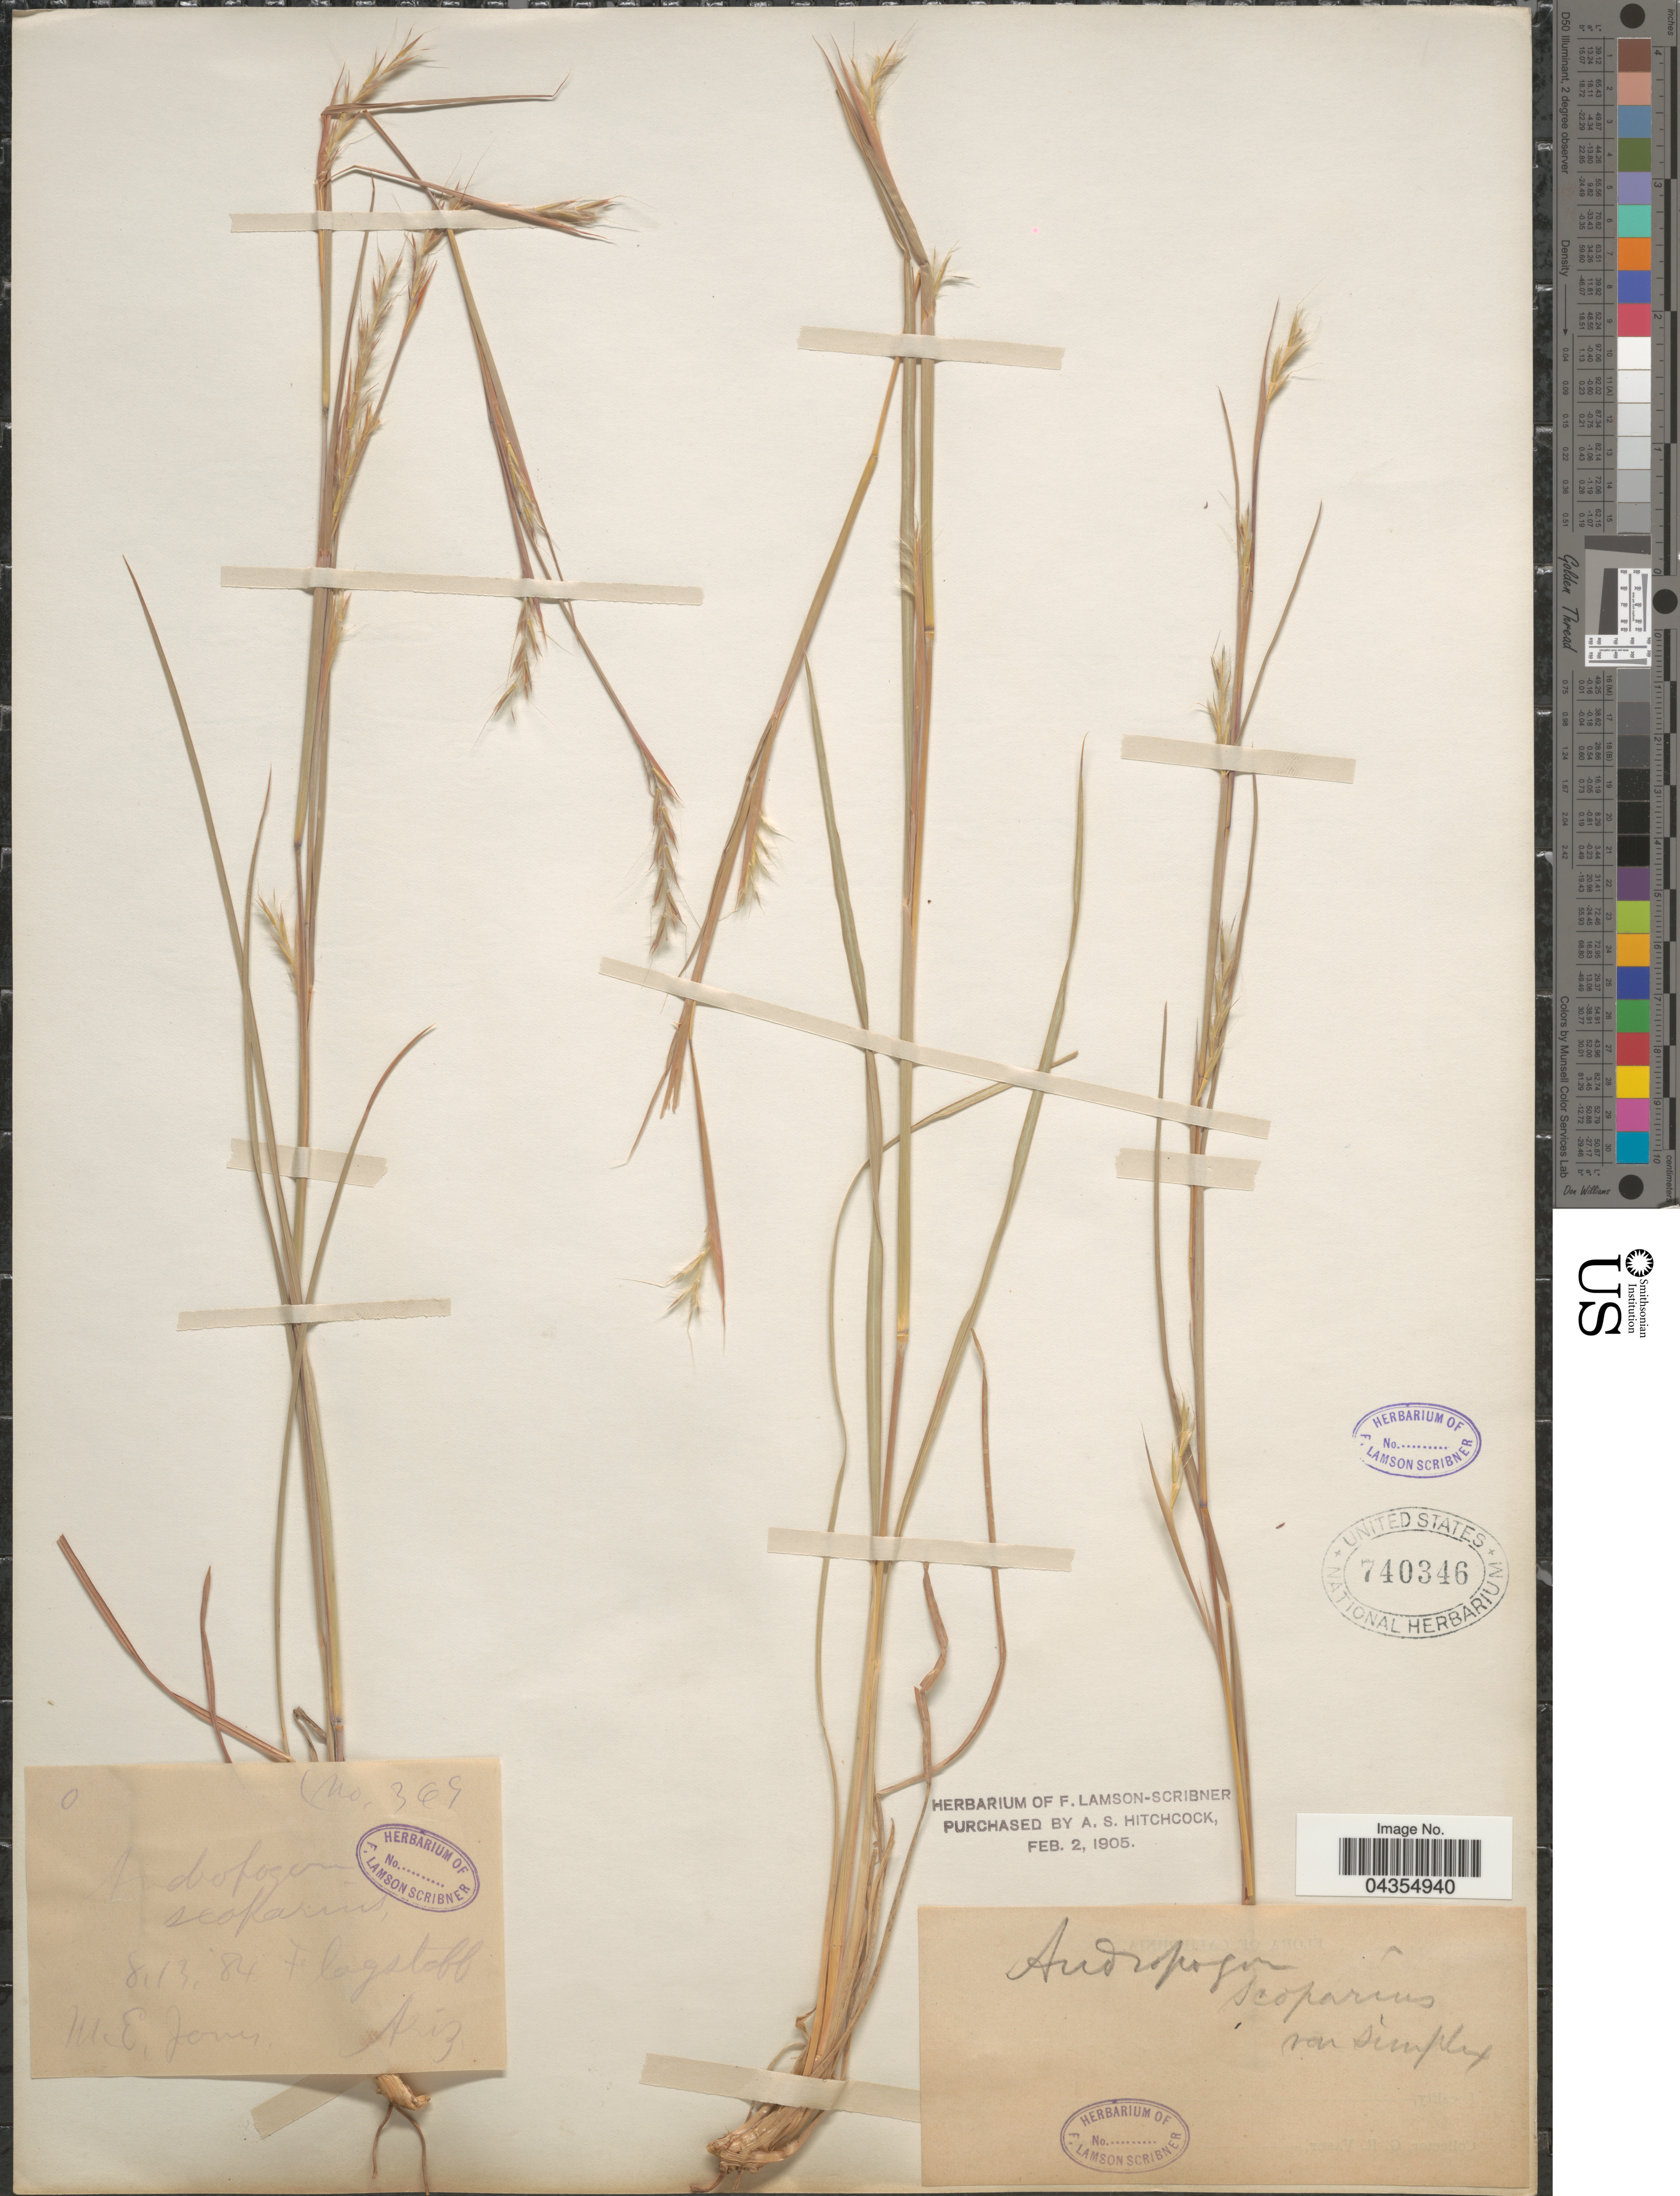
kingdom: Plantae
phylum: Tracheophyta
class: Liliopsida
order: Poales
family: Poaceae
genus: Schizachyrium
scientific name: Schizachyrium sanguineum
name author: (Retz.) Alston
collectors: M. E. Jones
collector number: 369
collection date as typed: Transcribed d/m/y: 13/8/84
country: United States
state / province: Arizona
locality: Flagstaff.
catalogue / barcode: US 740346